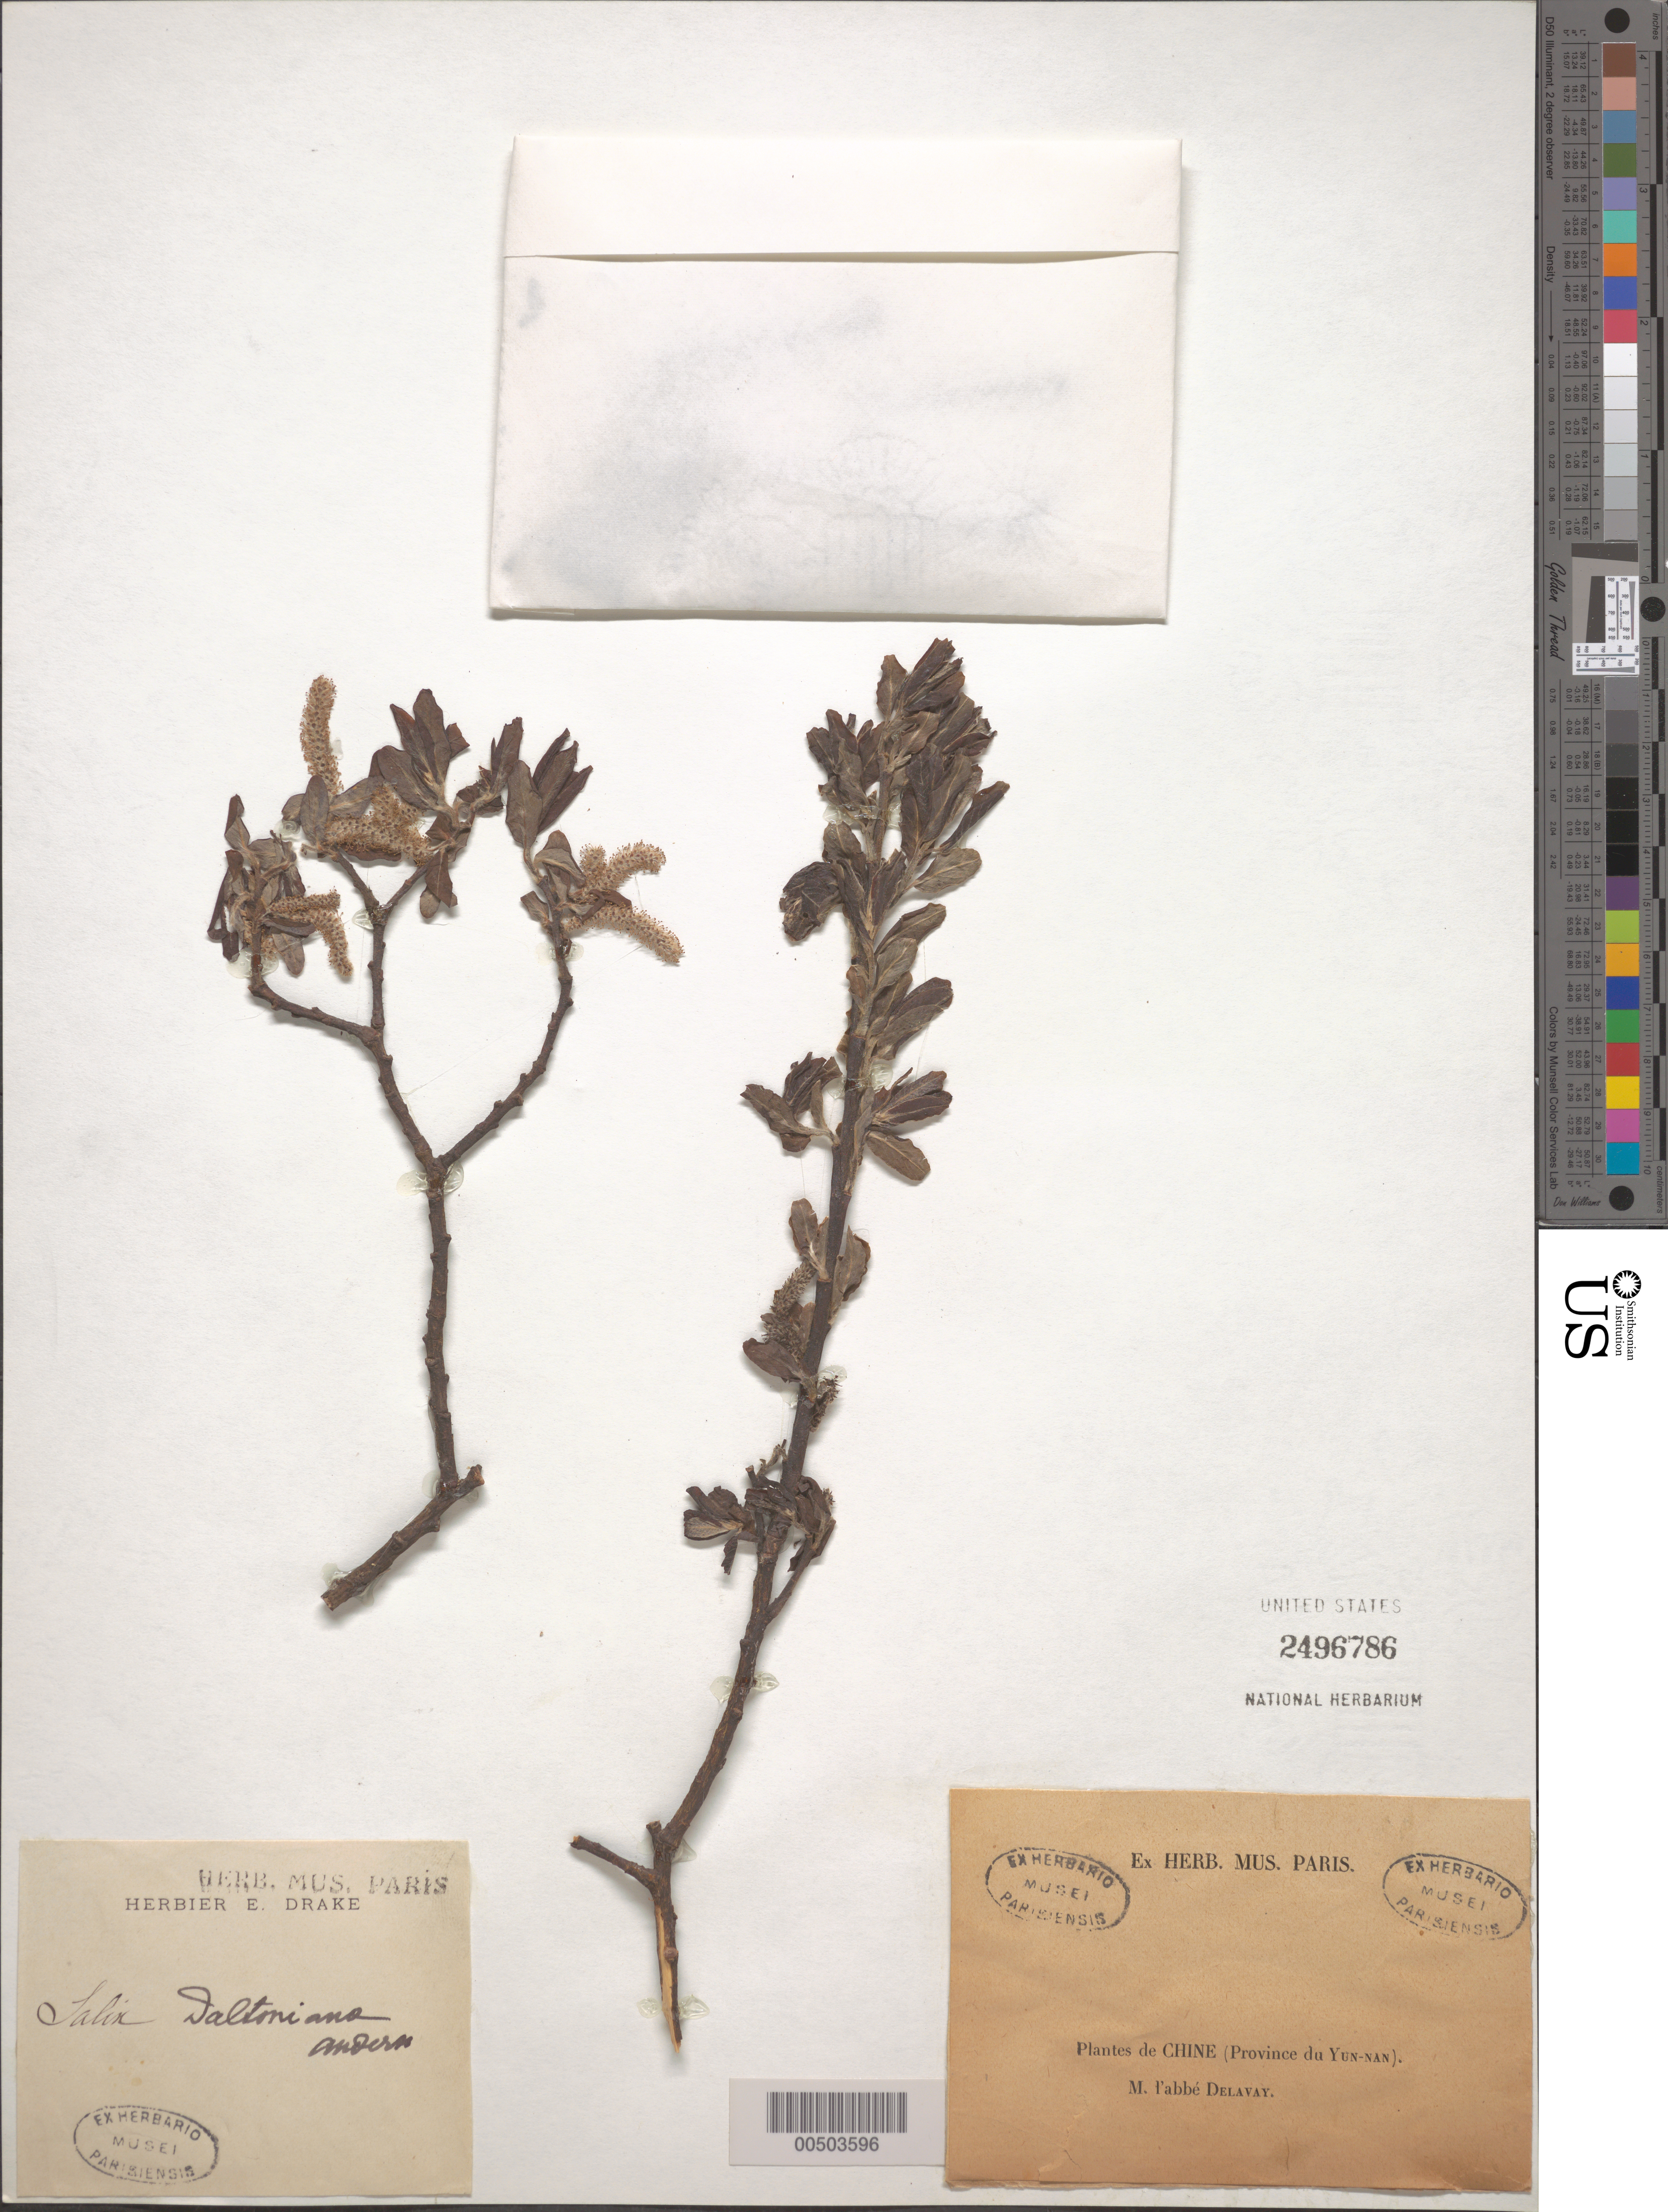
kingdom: Plantae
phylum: Tracheophyta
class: Magnoliopsida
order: Malpighiales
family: Salicaceae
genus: Salix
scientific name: Salix daltoniana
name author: Andersson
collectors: P. Delavay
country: China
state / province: Yunnan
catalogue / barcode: US 2496786